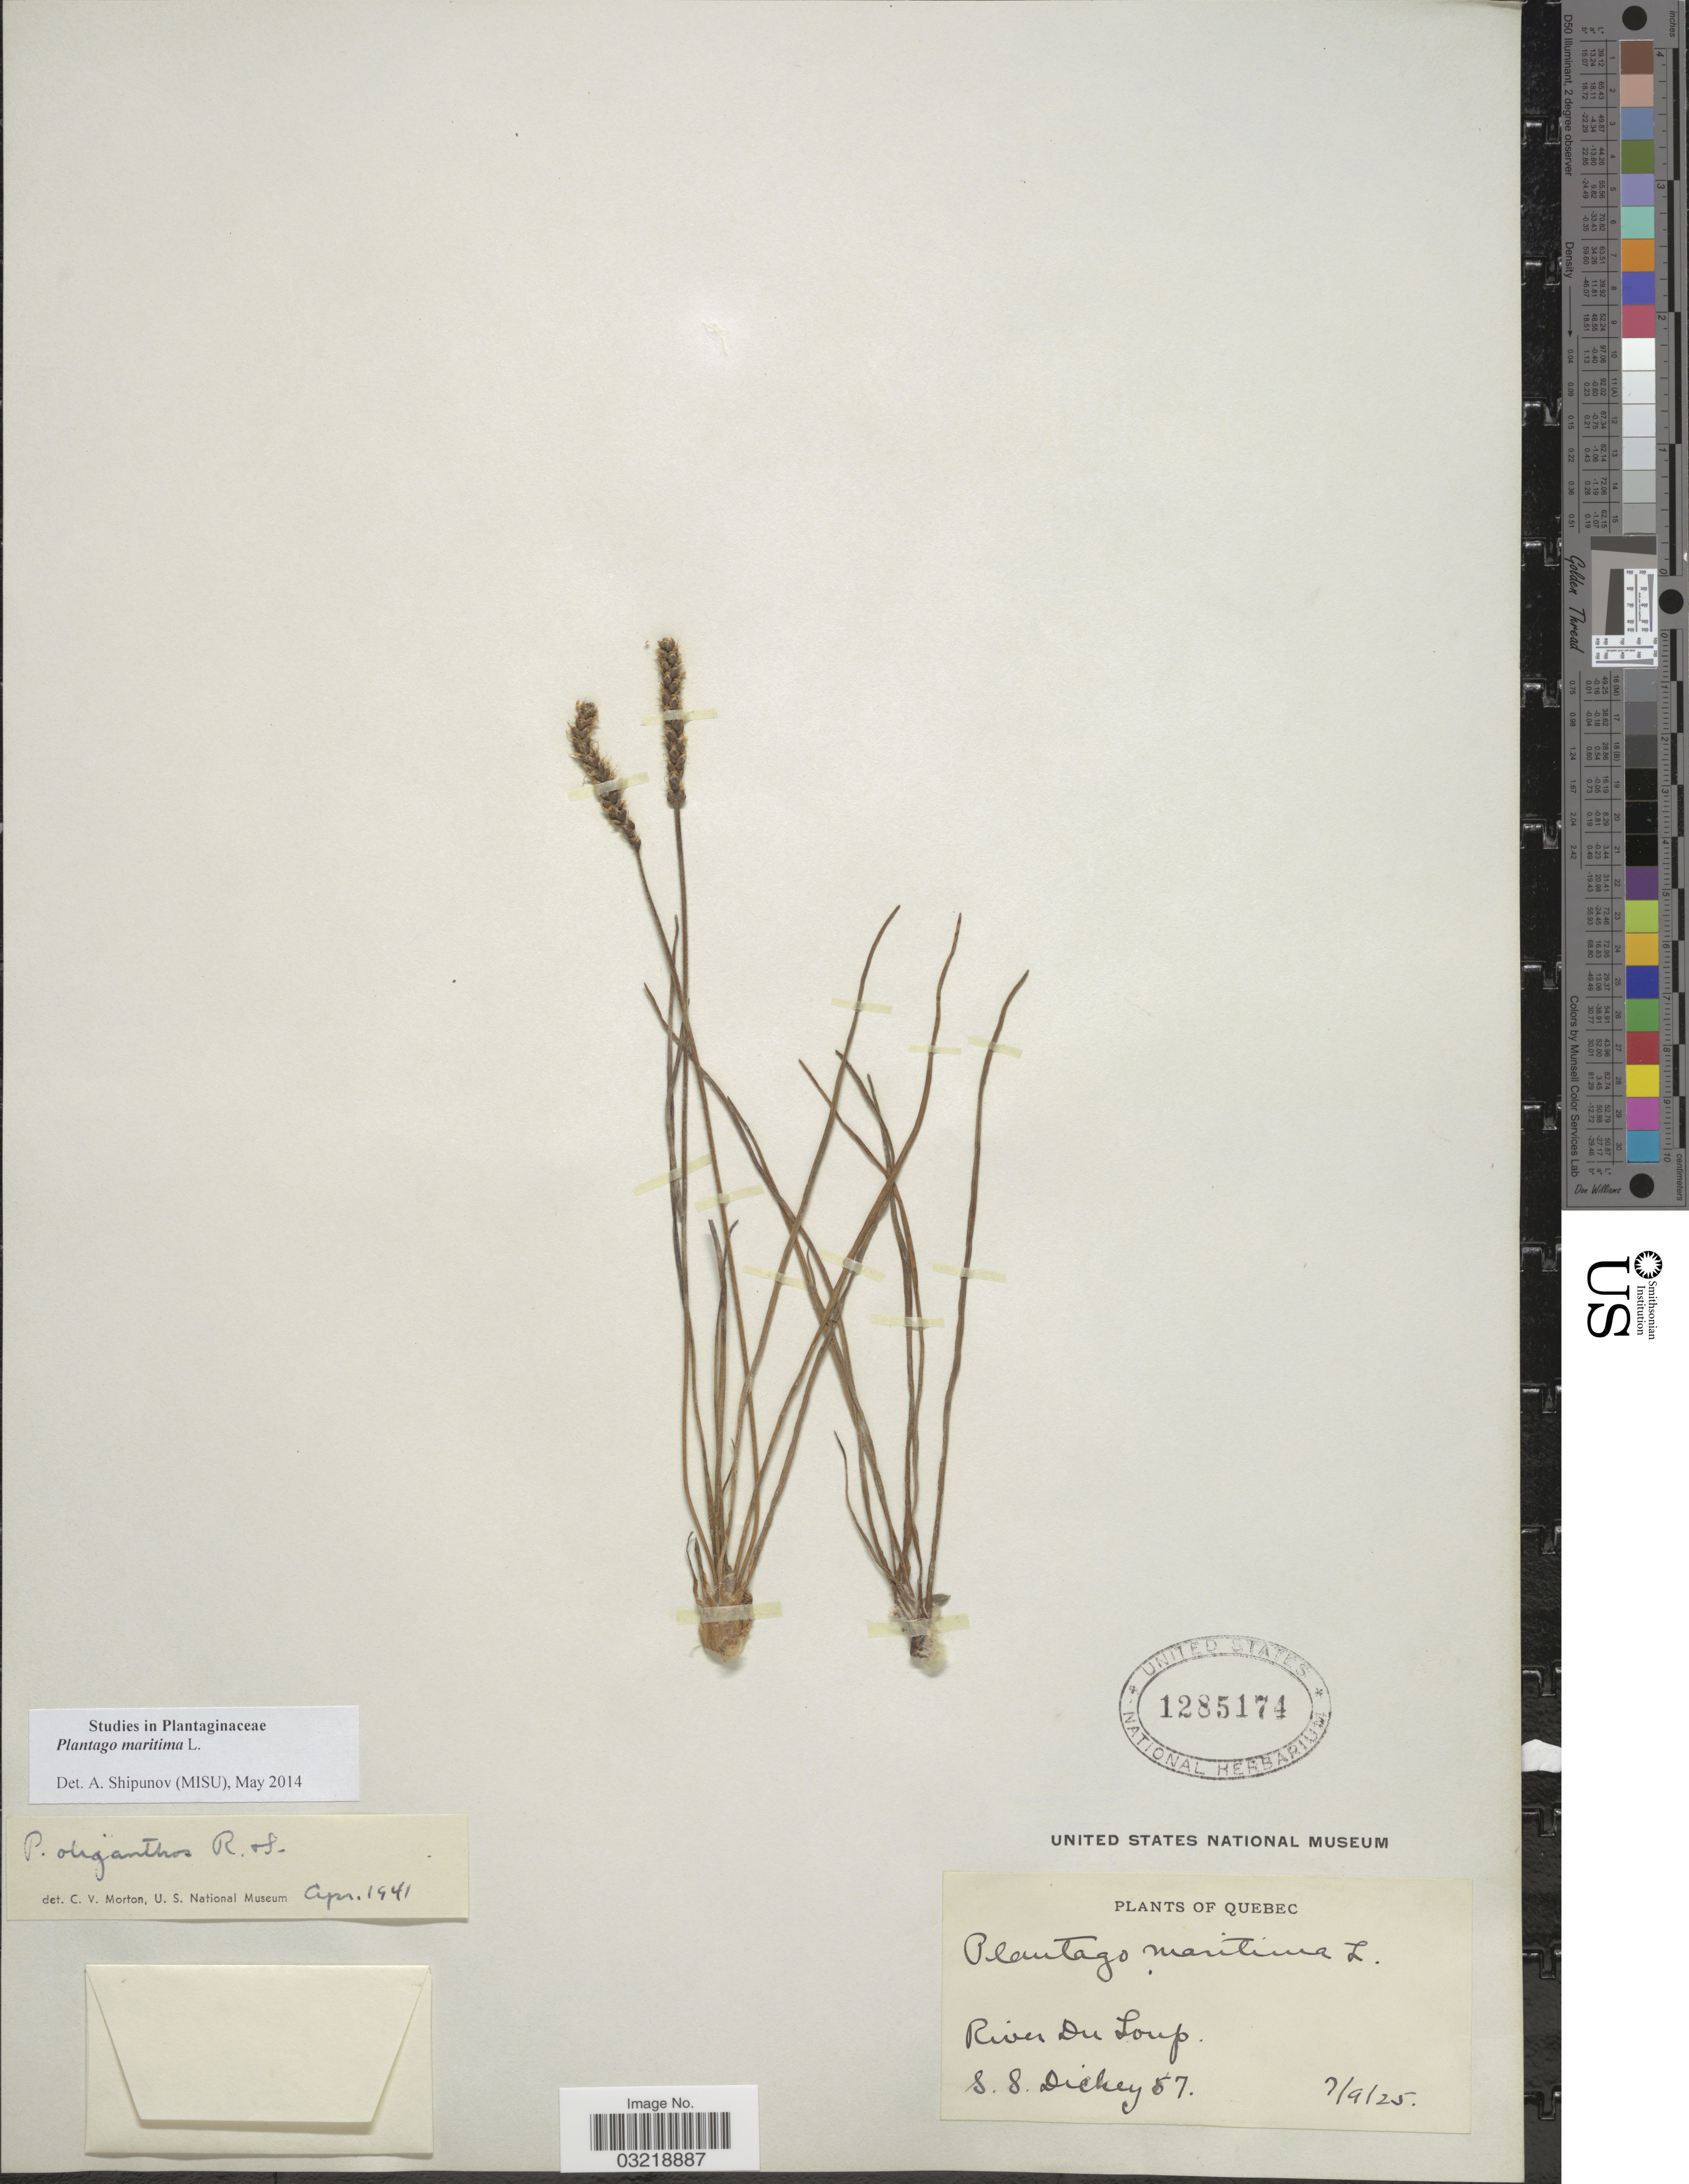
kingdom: Plantae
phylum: Tracheophyta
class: Magnoliopsida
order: Lamiales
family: Plantaginaceae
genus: Plantago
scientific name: Plantago maritima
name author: L.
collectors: S. Dickey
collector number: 57*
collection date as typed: Transcribed d/m/y: 7/9/25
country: Canada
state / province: Quebec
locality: River Du Loup.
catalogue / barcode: US 1285174